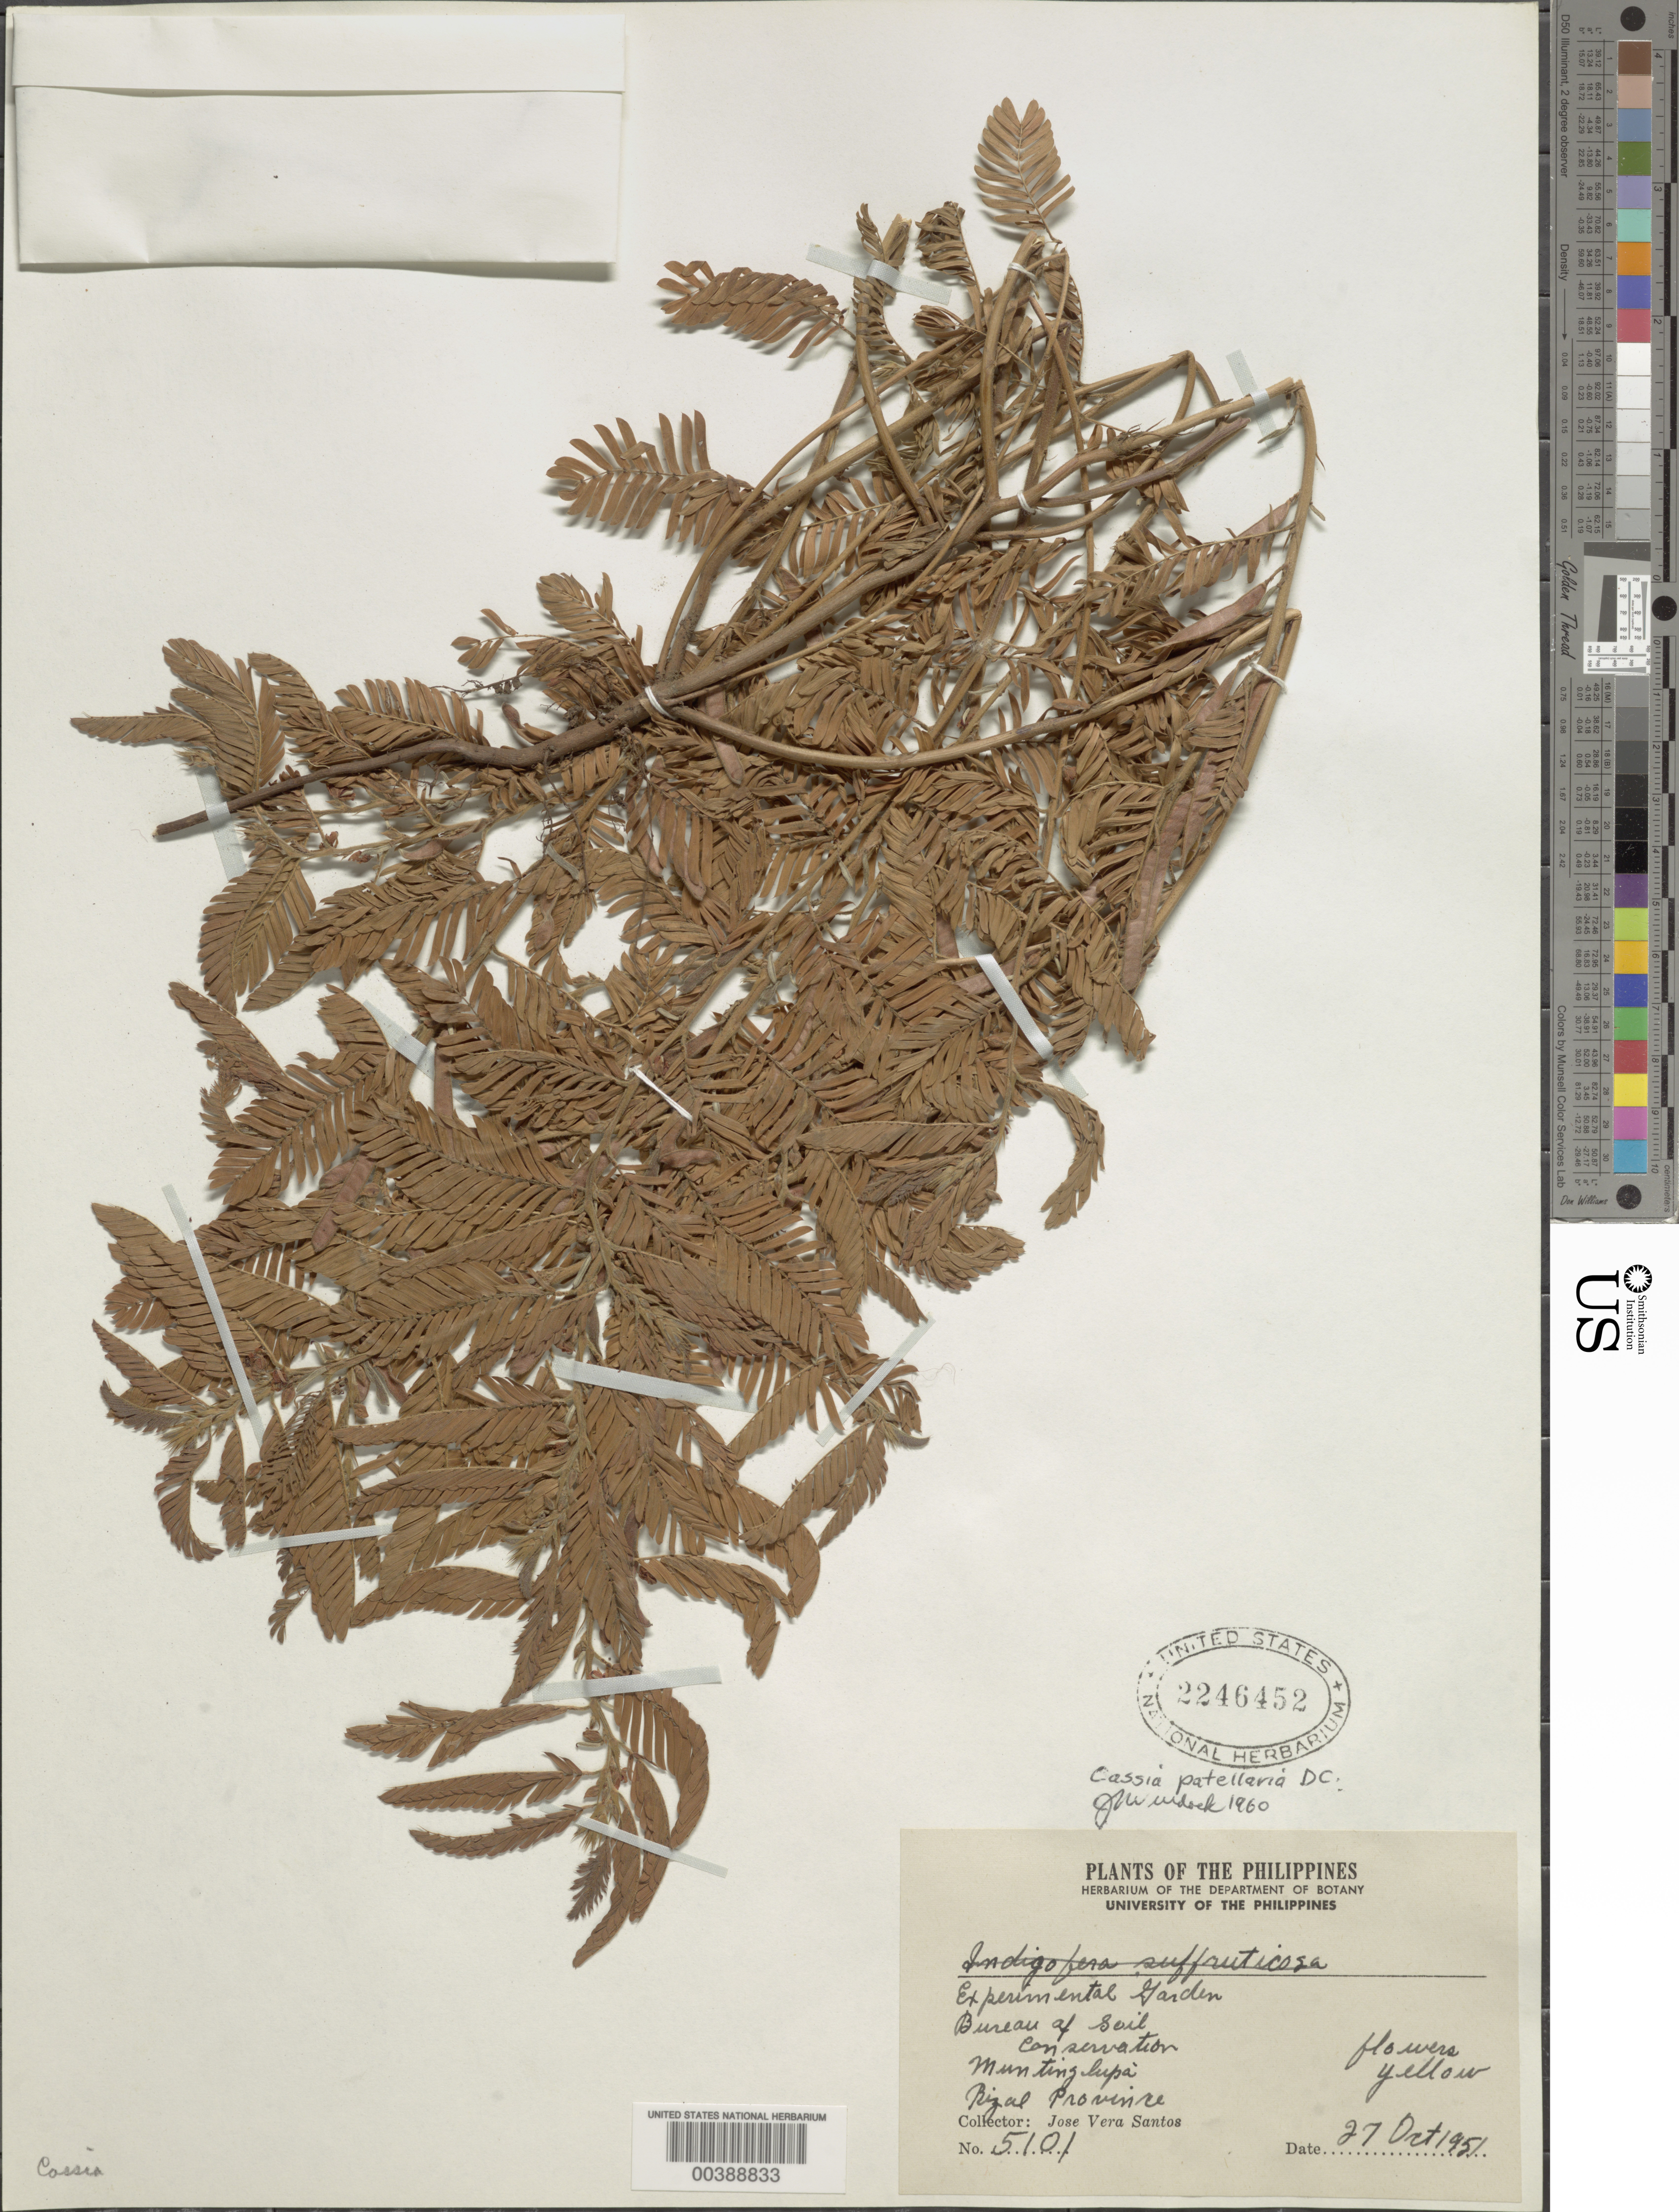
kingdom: Plantae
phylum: Tracheophyta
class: Magnoliopsida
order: Fabales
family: Fabaceae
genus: Chamaecrista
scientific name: Chamaecrista nictitans var. patellaria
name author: (DC. ex Collad.) Kartesz & Gandhi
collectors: J. V. Santos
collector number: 5101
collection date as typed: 27 Oct 1951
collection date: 1951-10-27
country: Philippines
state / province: National Capital Region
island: Luzon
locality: Experimental garden, bureau of soil conservation; munting lupa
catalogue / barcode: US 2246452